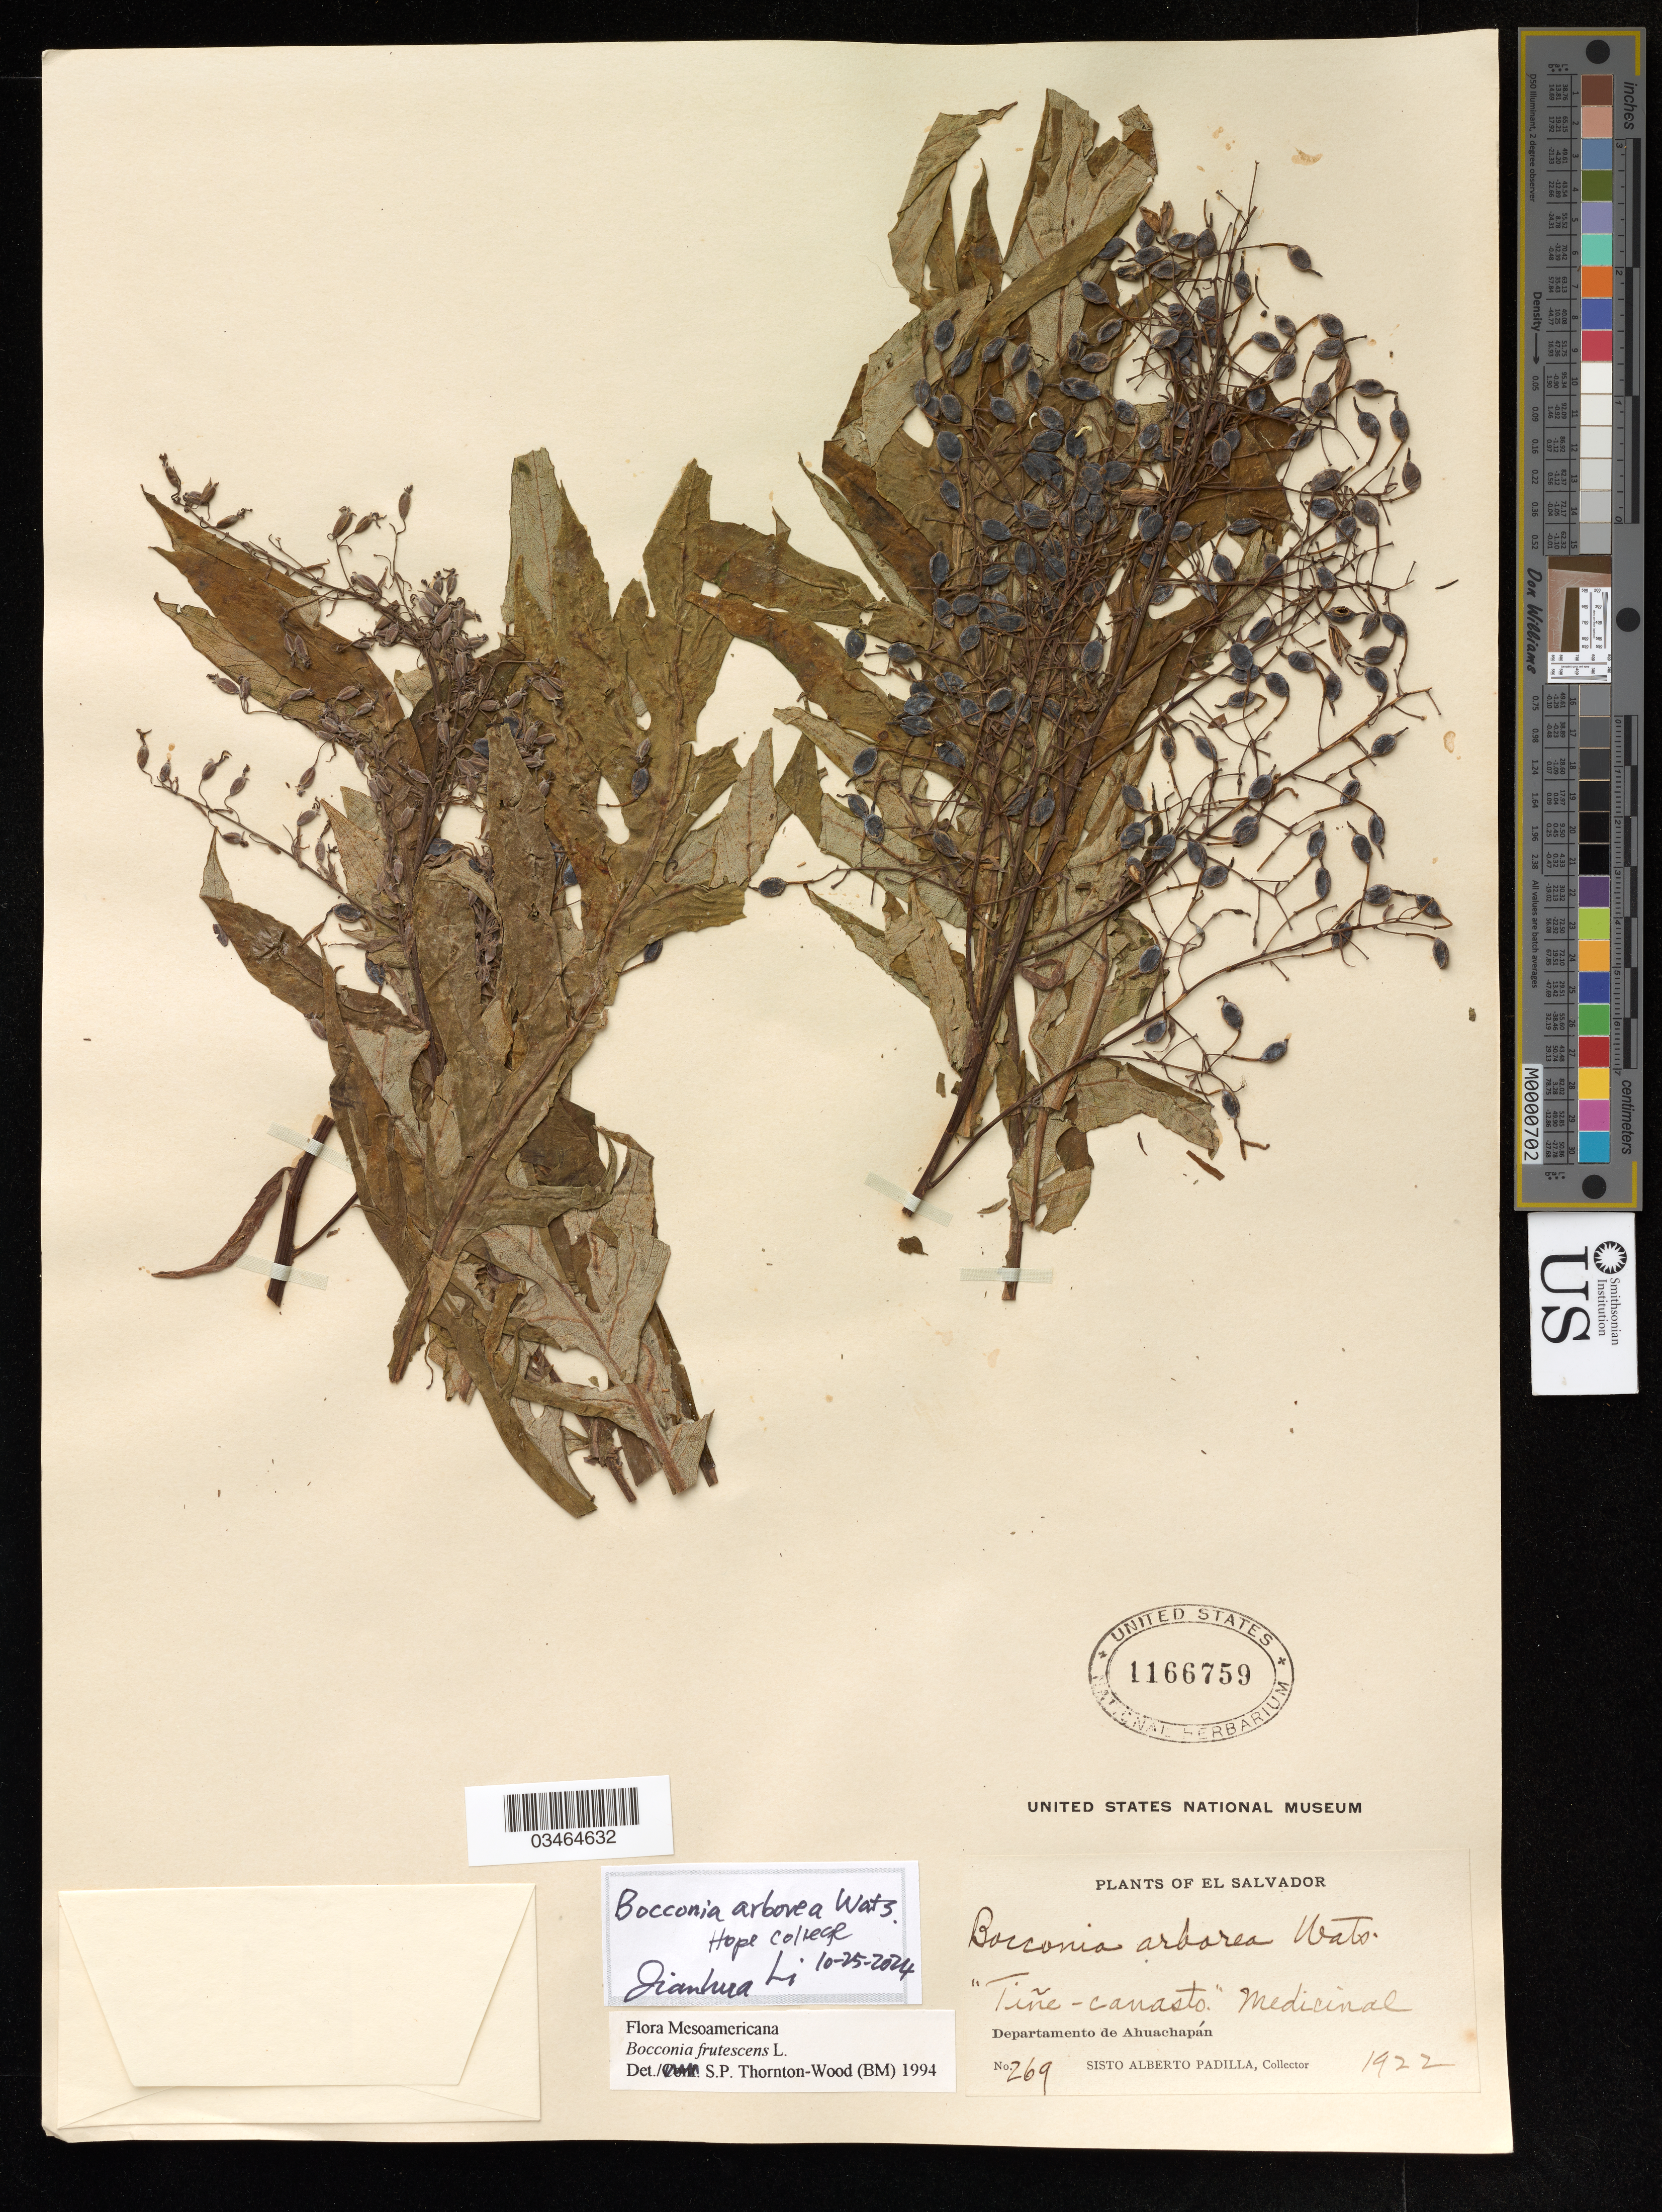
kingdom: Plantae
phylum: Tracheophyta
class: Magnoliopsida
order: Ranunculales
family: Papaveraceae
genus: Bocconia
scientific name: Bocconia arborea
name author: S. Watson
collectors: S. A. Padilla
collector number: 269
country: El Salvador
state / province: Ahuachapan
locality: "Tiñe-canasto" medicinal, Departamento de Ahuachapán.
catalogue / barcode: US 1166759